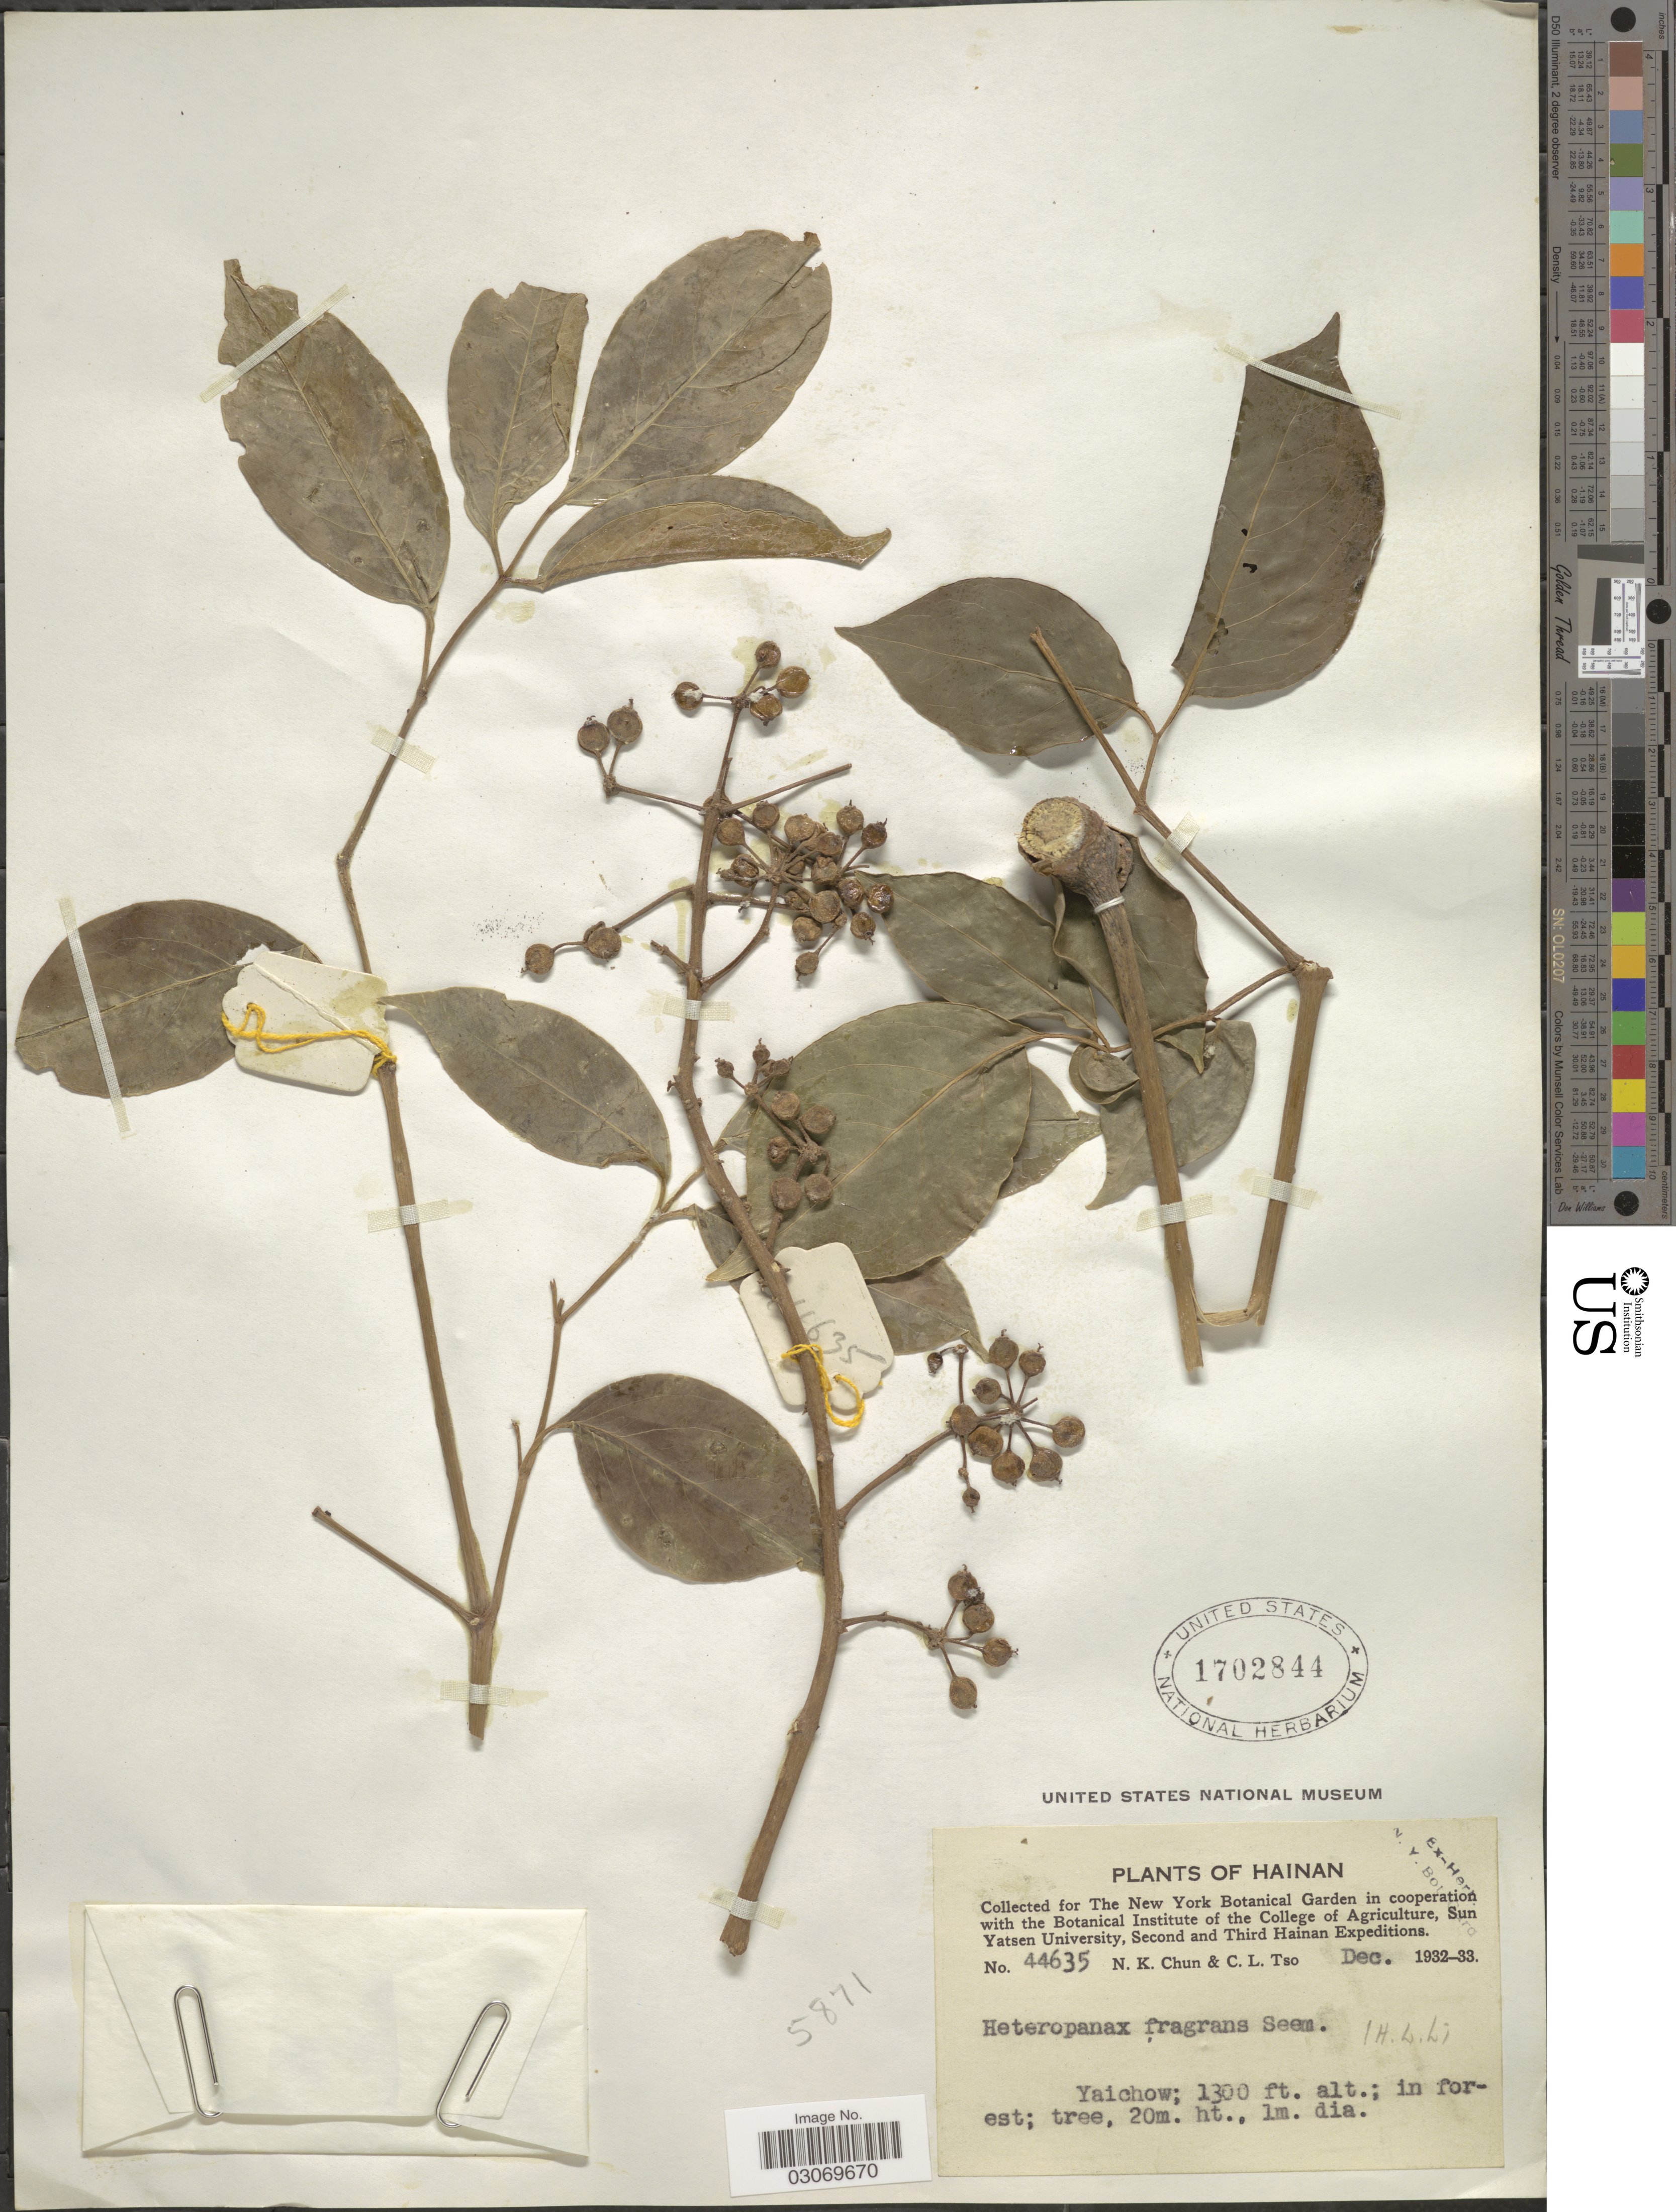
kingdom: Plantae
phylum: Tracheophyta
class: Magnoliopsida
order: Apiales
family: Araliaceae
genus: Heteropanax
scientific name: Heteropanax fragrans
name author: (Roxb.) Seem.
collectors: N. K. Chun & C. Tso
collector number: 44635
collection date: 1932-12/1933-12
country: China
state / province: Hainan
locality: Yaichow.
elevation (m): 396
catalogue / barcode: US 1702844